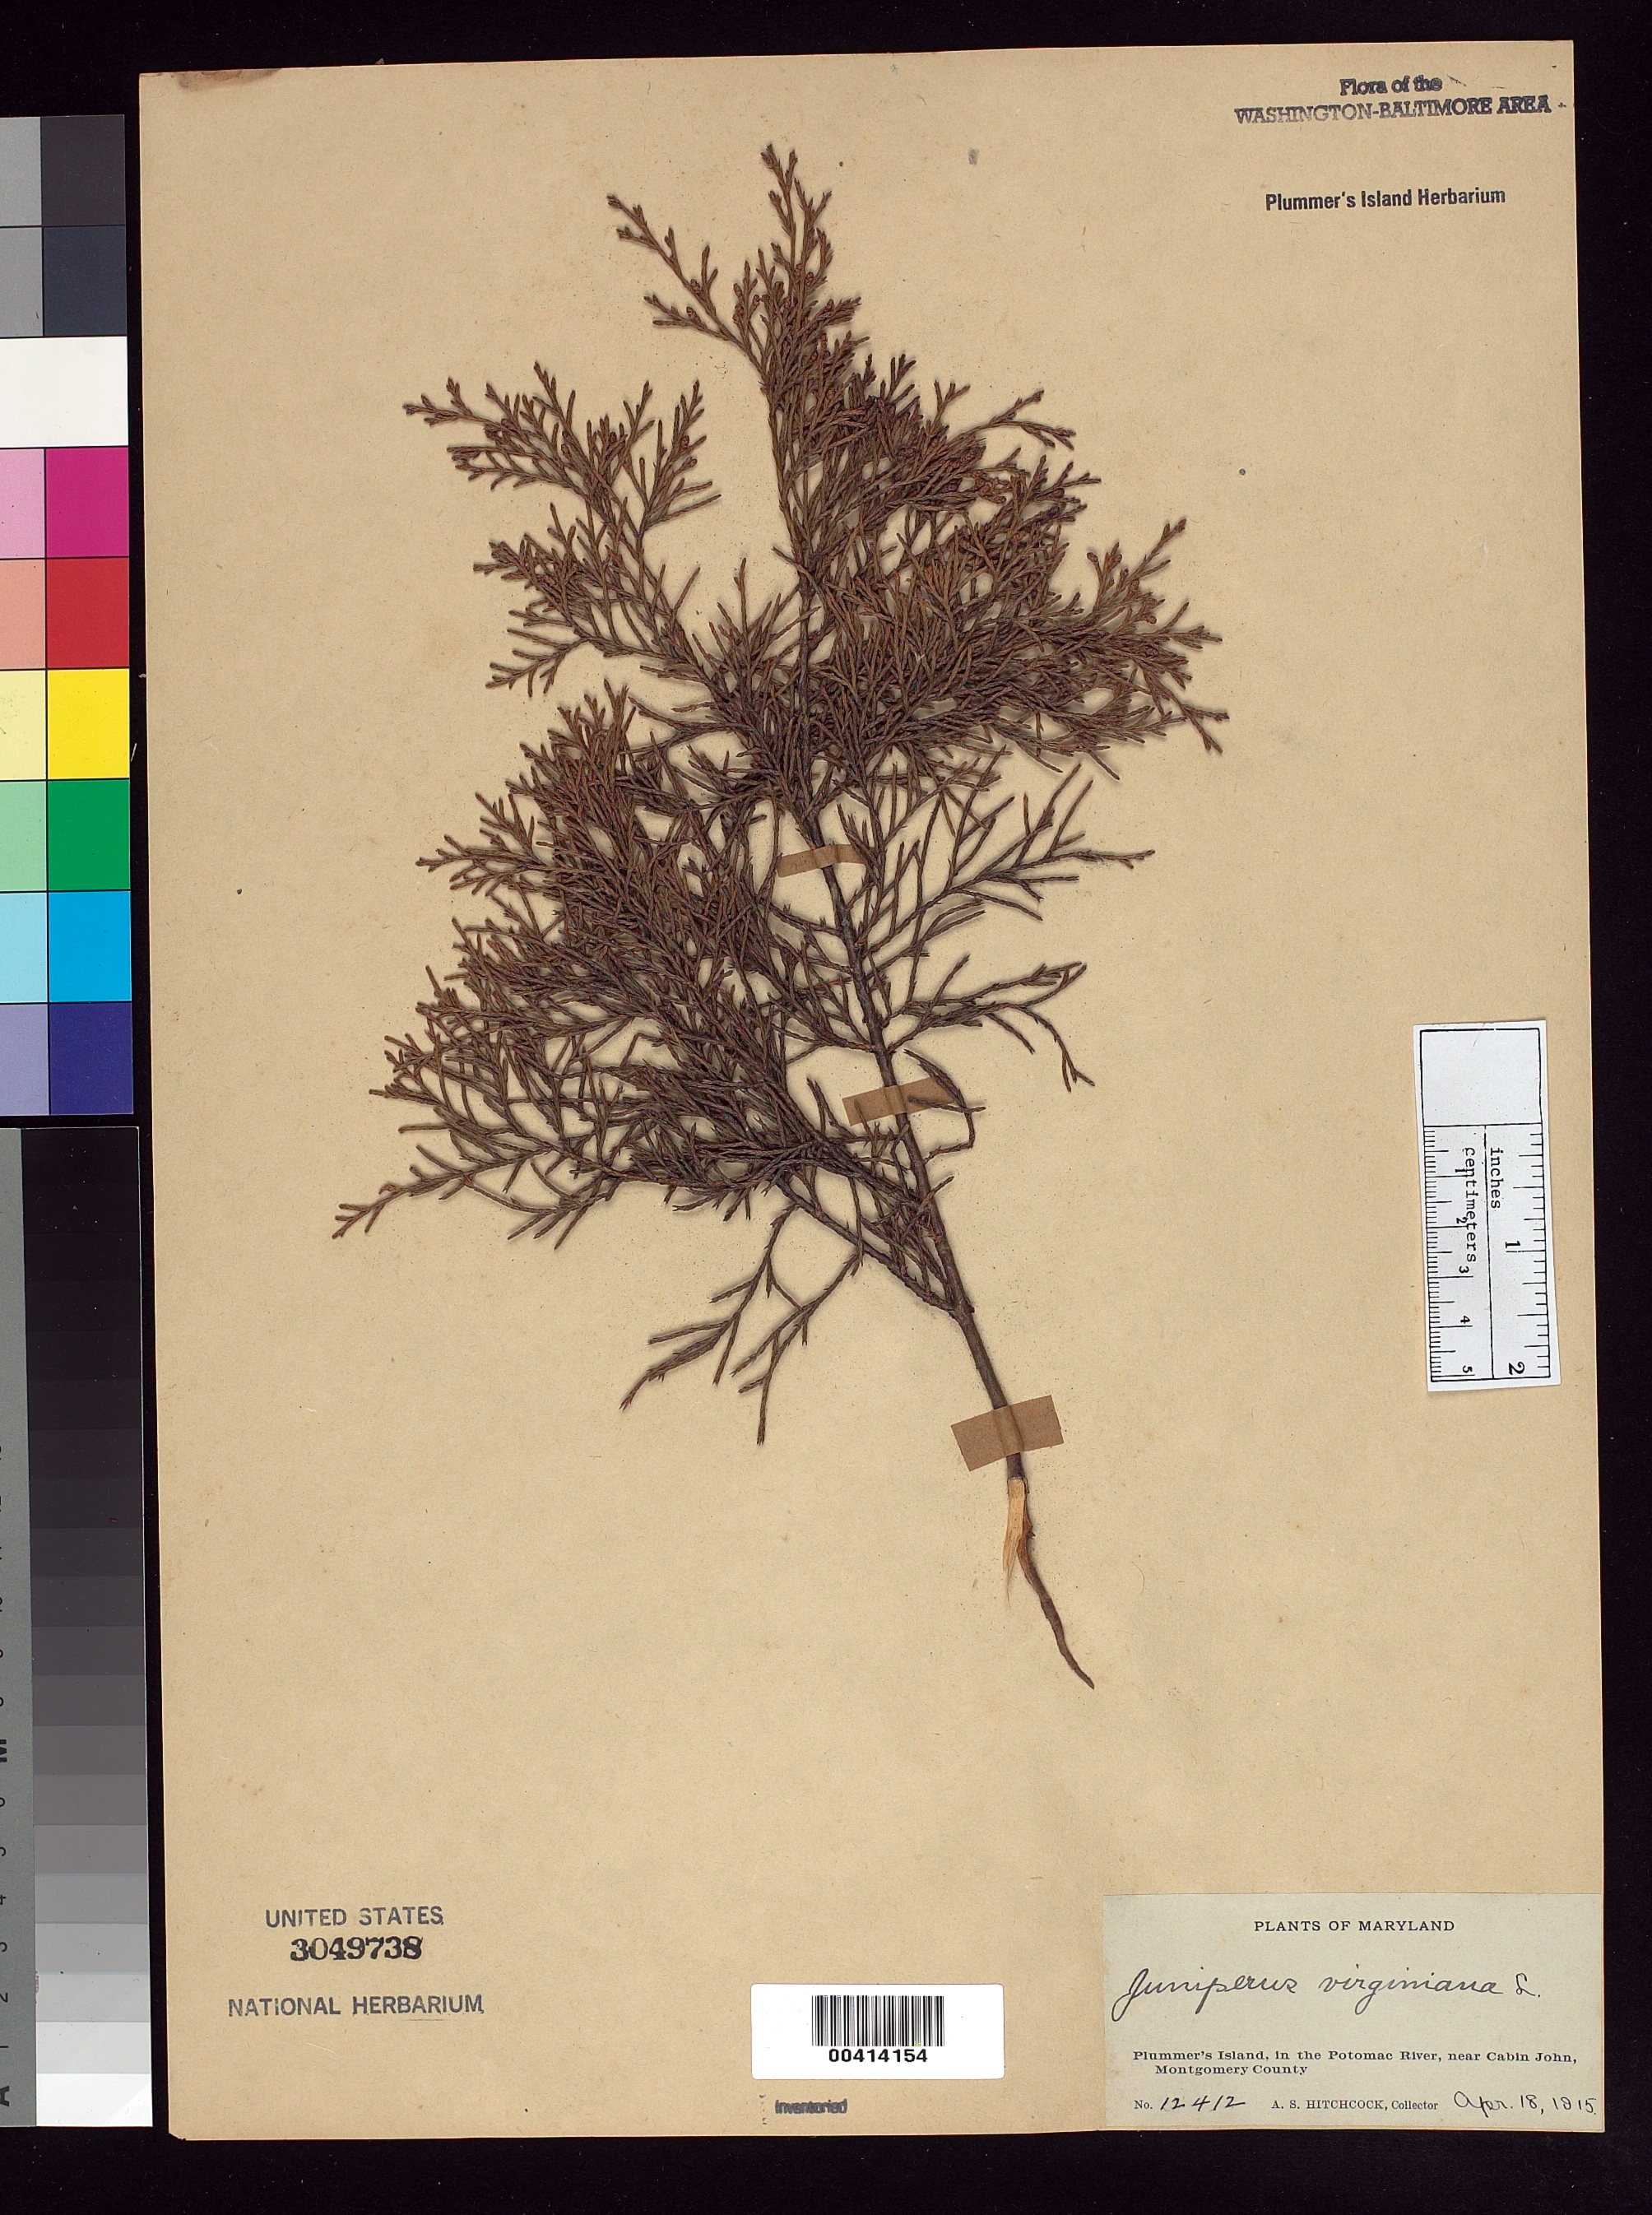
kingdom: Plantae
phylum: Tracheophyta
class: Pinopsida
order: Pinales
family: Cupressaceae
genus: Juniperus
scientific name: Juniperus virginiana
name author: L.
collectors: A. S. Hitchcock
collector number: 12412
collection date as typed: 18 Apr 1915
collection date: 1915-04-18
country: United States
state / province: Maryland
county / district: Montgomery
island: Plummers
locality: Plummer's Island C. & O. Canal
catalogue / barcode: US 3049738